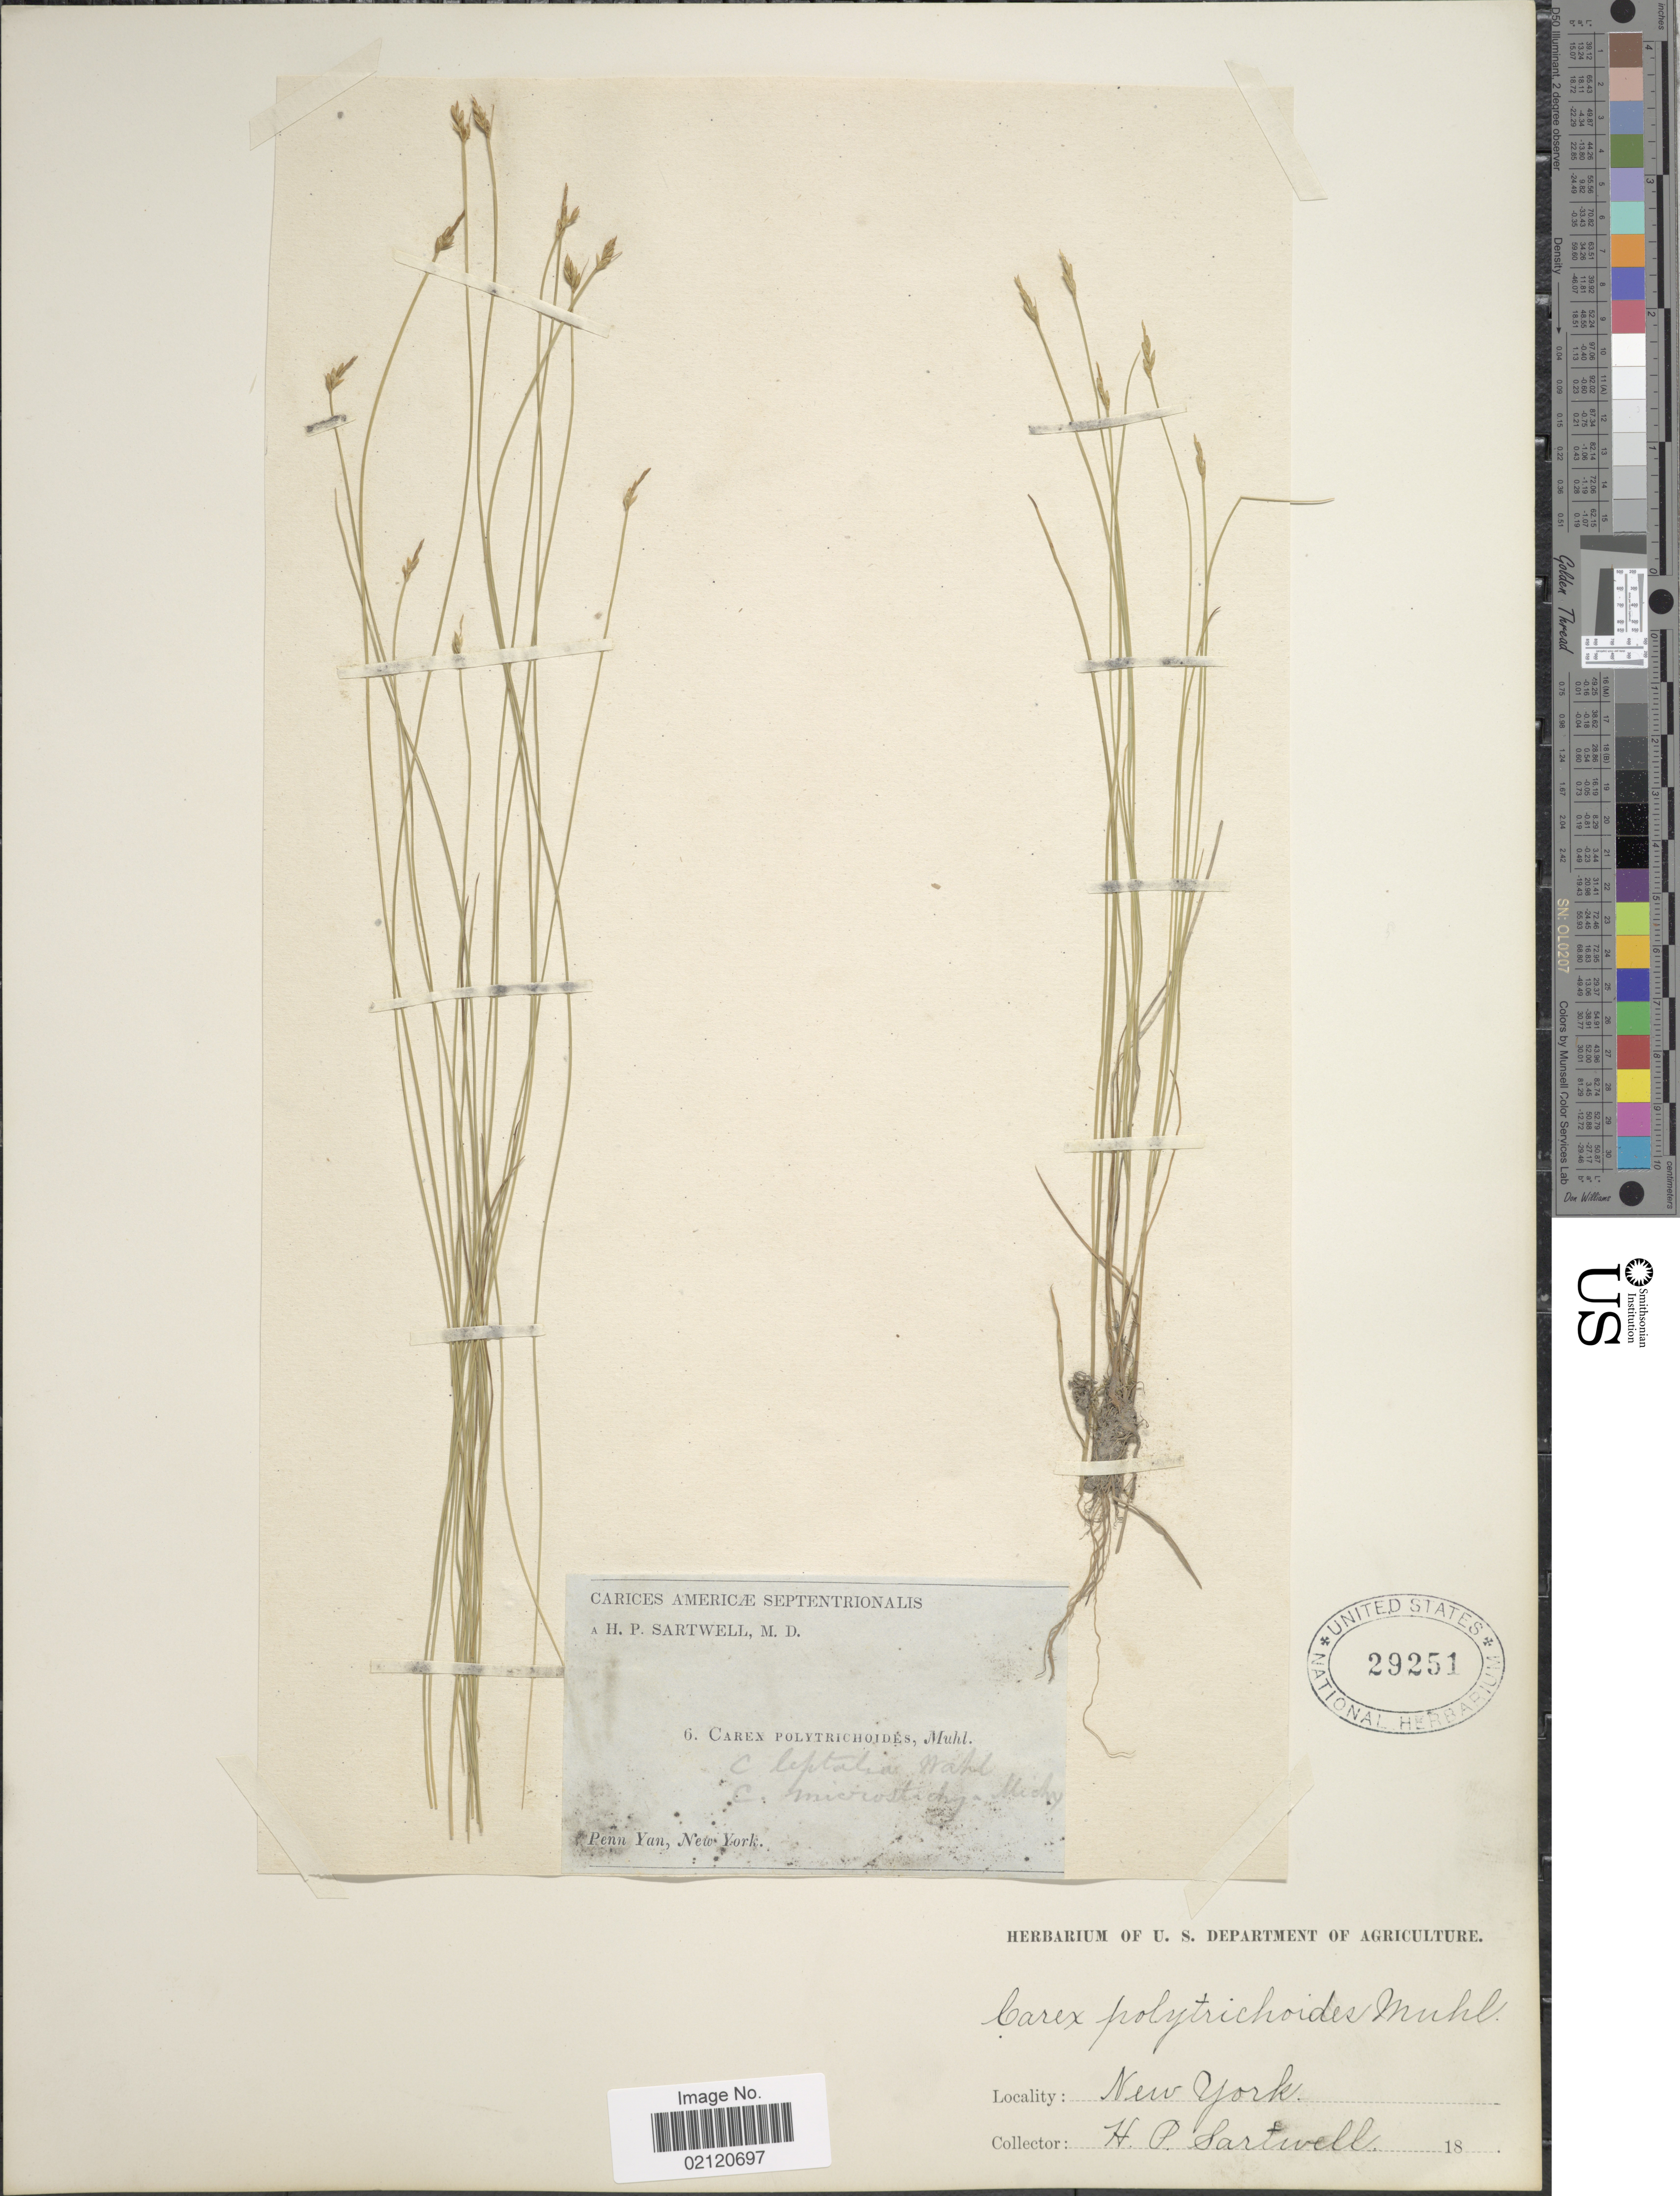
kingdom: Plantae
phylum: Tracheophyta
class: Liliopsida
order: Poales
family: Cyperaceae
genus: Carex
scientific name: Carex leptalea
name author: Wahlenb.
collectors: H. P. Sartwell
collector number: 6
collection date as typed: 18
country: United States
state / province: New York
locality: Penn Yan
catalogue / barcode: US 29251